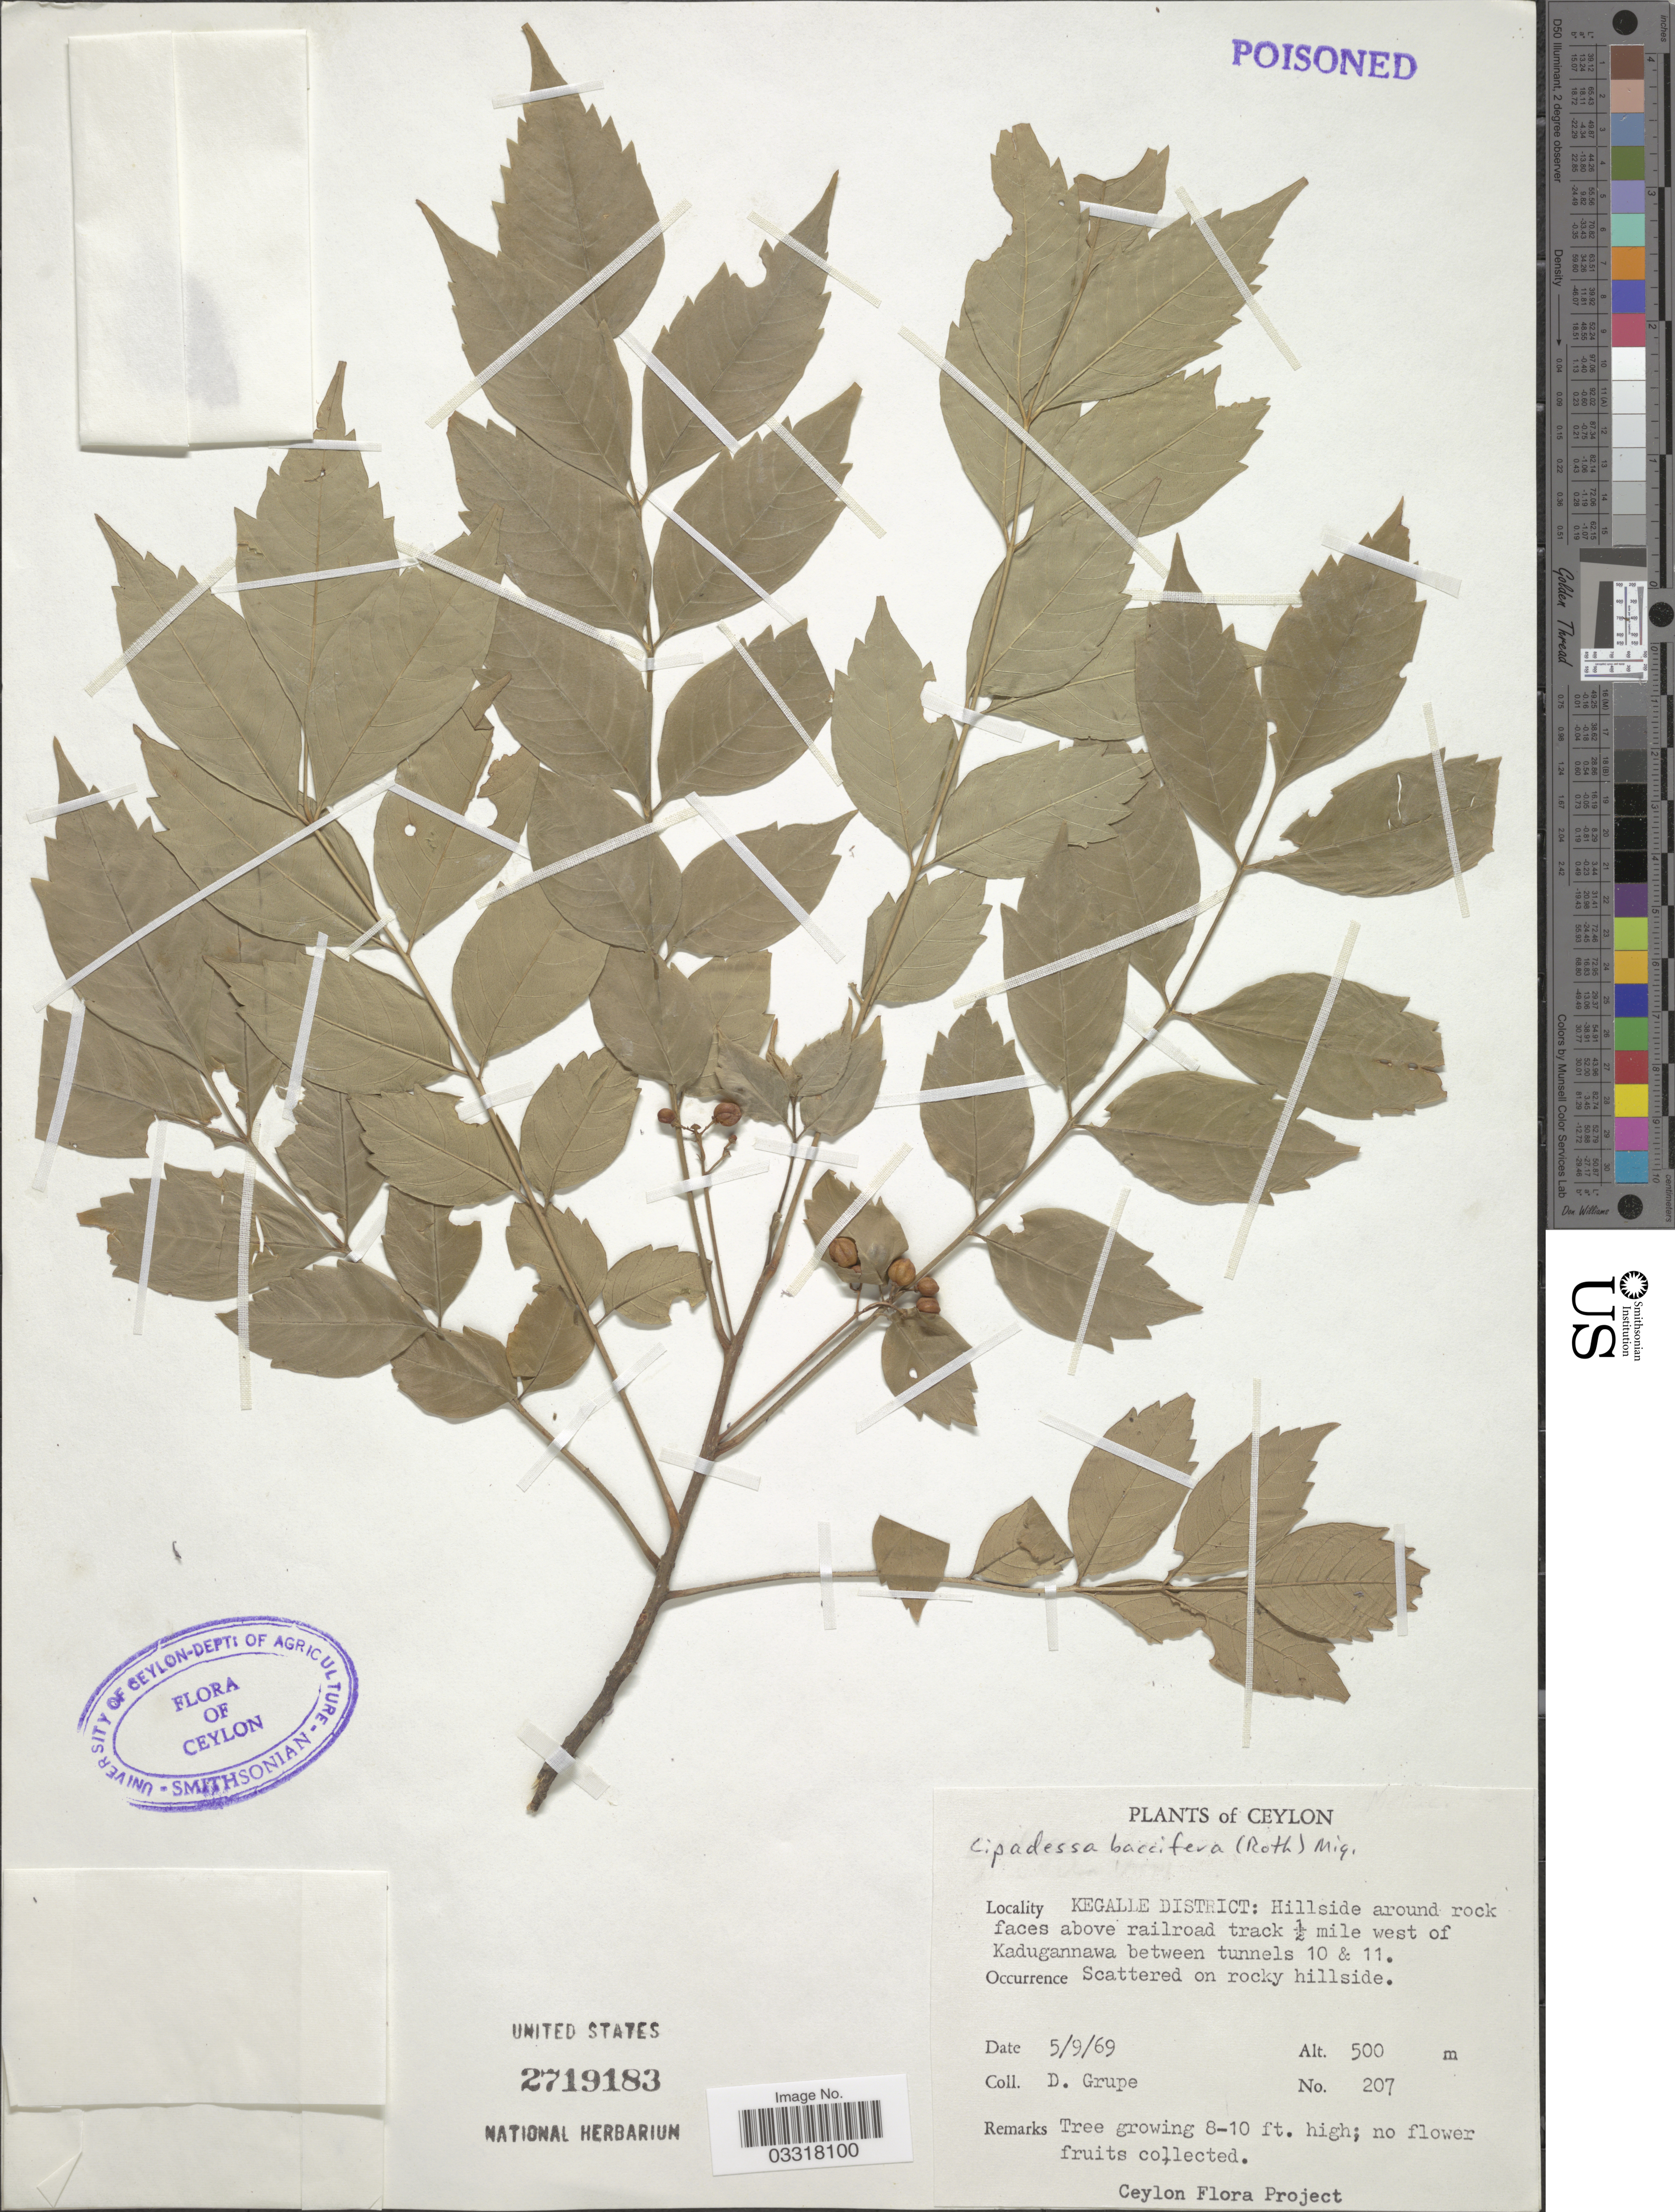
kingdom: Plantae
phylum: Tracheophyta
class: Magnoliopsida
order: Sapindales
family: Meliaceae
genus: Cipadessa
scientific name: Cipadessa baccifera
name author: Miq.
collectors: D. Grupe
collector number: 207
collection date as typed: Transcribed d/m/y: 5/9/69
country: Sri Lanka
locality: Ceylon. Kegalie District: Hillside around rock faces above railroad track ½ mile west of Kadugannawa between tunnels 10 & 11.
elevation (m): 500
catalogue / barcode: US 2719183